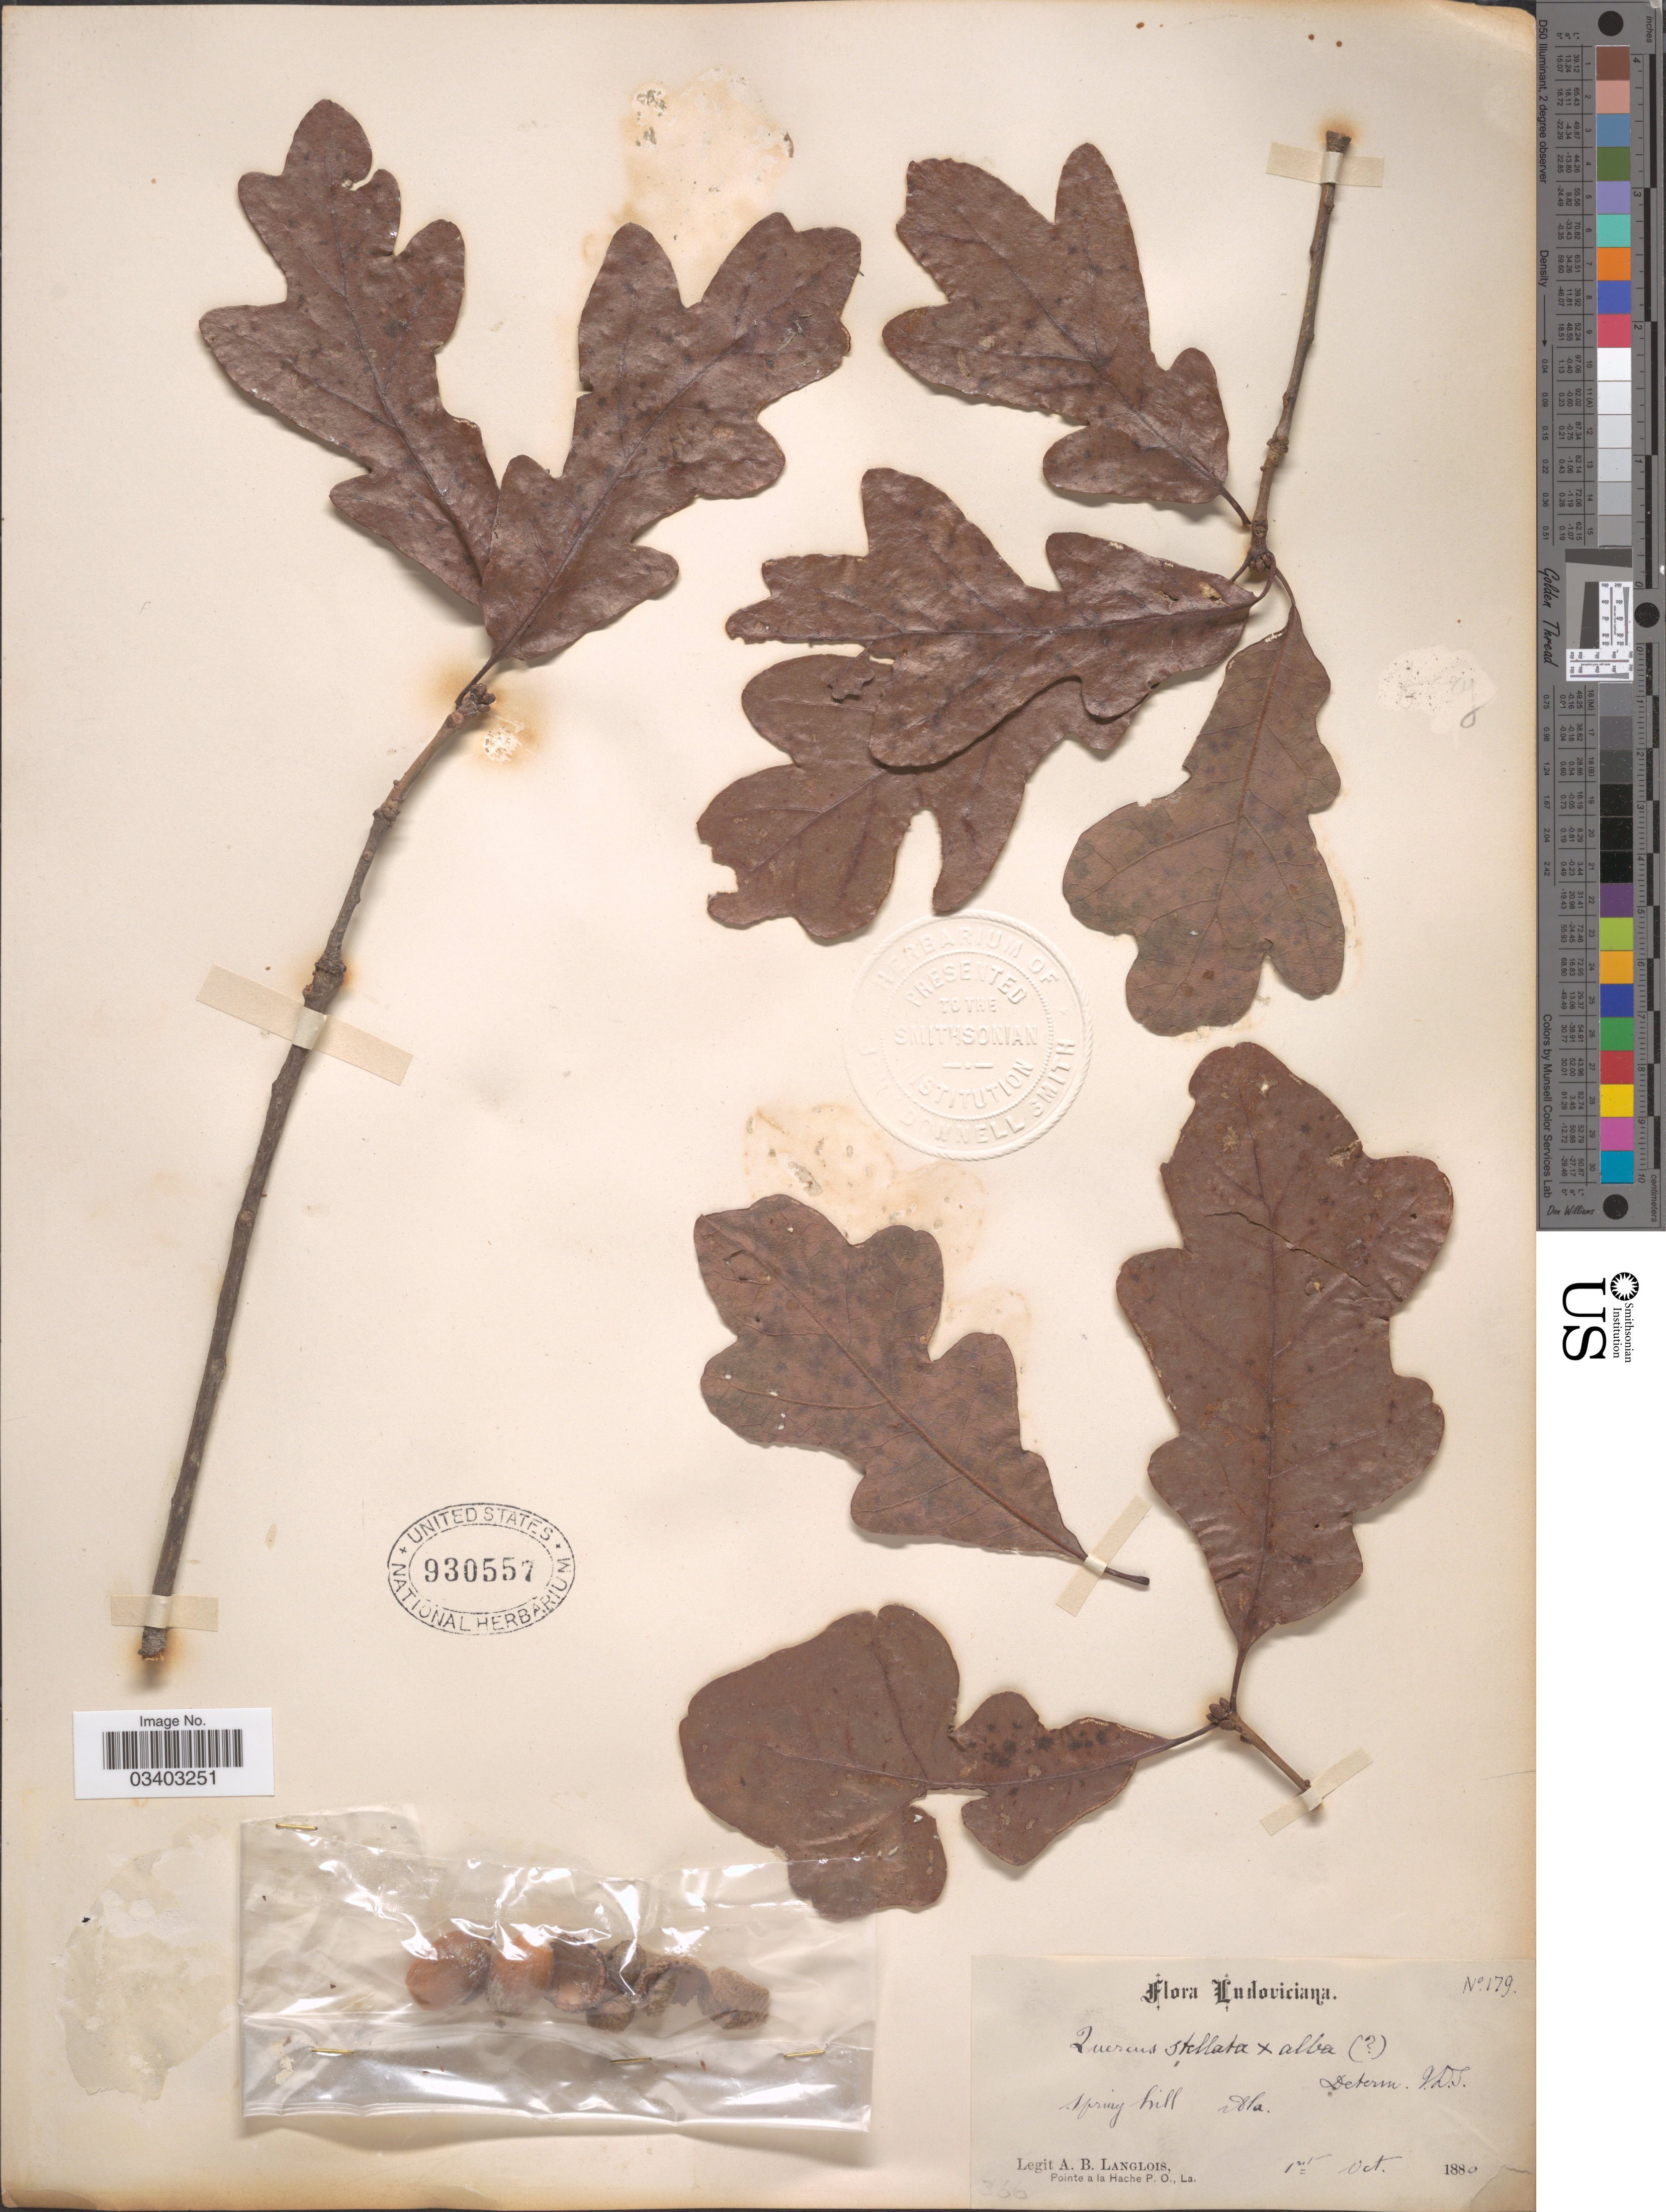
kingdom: Plantae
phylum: Tracheophyta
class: Magnoliopsida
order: Fagales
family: Fagaceae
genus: Quercus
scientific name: Quercus alba x Q. macrocarpa Michx.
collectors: A. Langlois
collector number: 179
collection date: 1880-10-01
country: United States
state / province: Alabama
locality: Spring Hill. Ala.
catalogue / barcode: US 930557